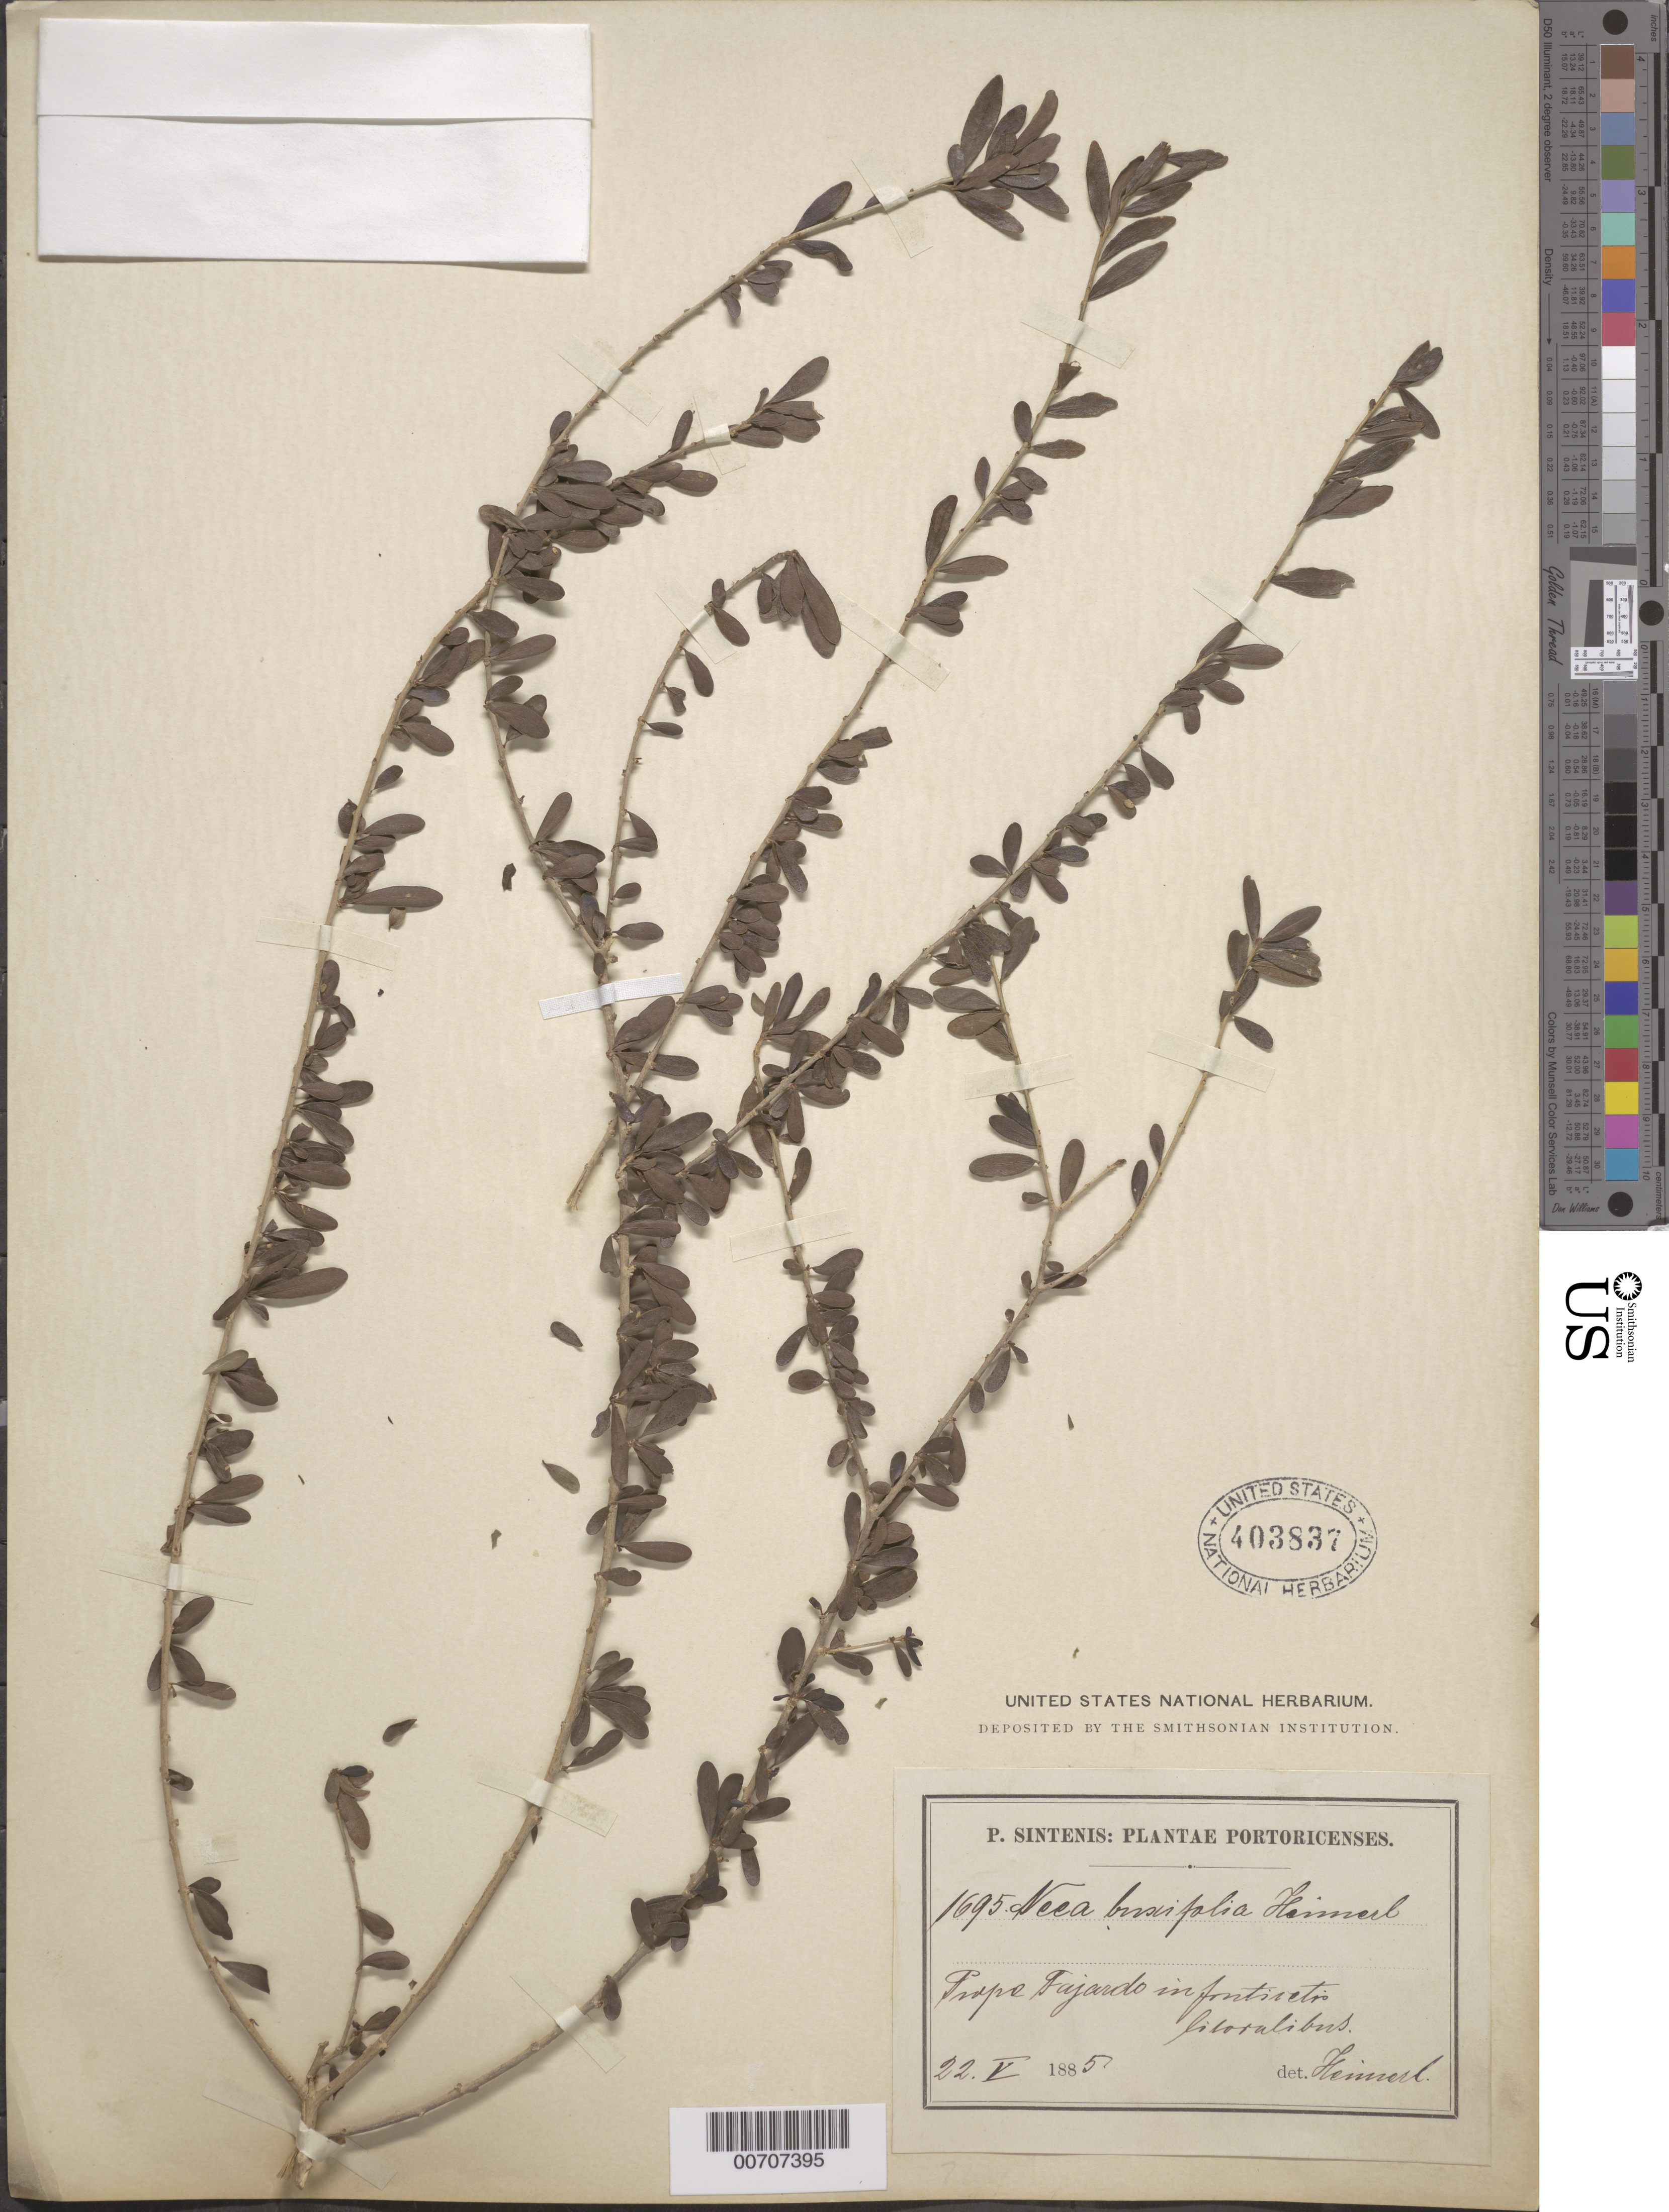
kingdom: Plantae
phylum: Tracheophyta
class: Magnoliopsida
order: Caryophyllales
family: Nyctaginaceae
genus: Neea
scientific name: Neea buxifolia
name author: (Hook. f.) Heimerl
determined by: Heimerl, A.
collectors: P. Sintenis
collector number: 1695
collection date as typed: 22 May 1885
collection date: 1885-05-22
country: Puerto Rico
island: Greater Antilles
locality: Prope Fajardo in fonticetis litoralibus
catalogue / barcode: US 403837